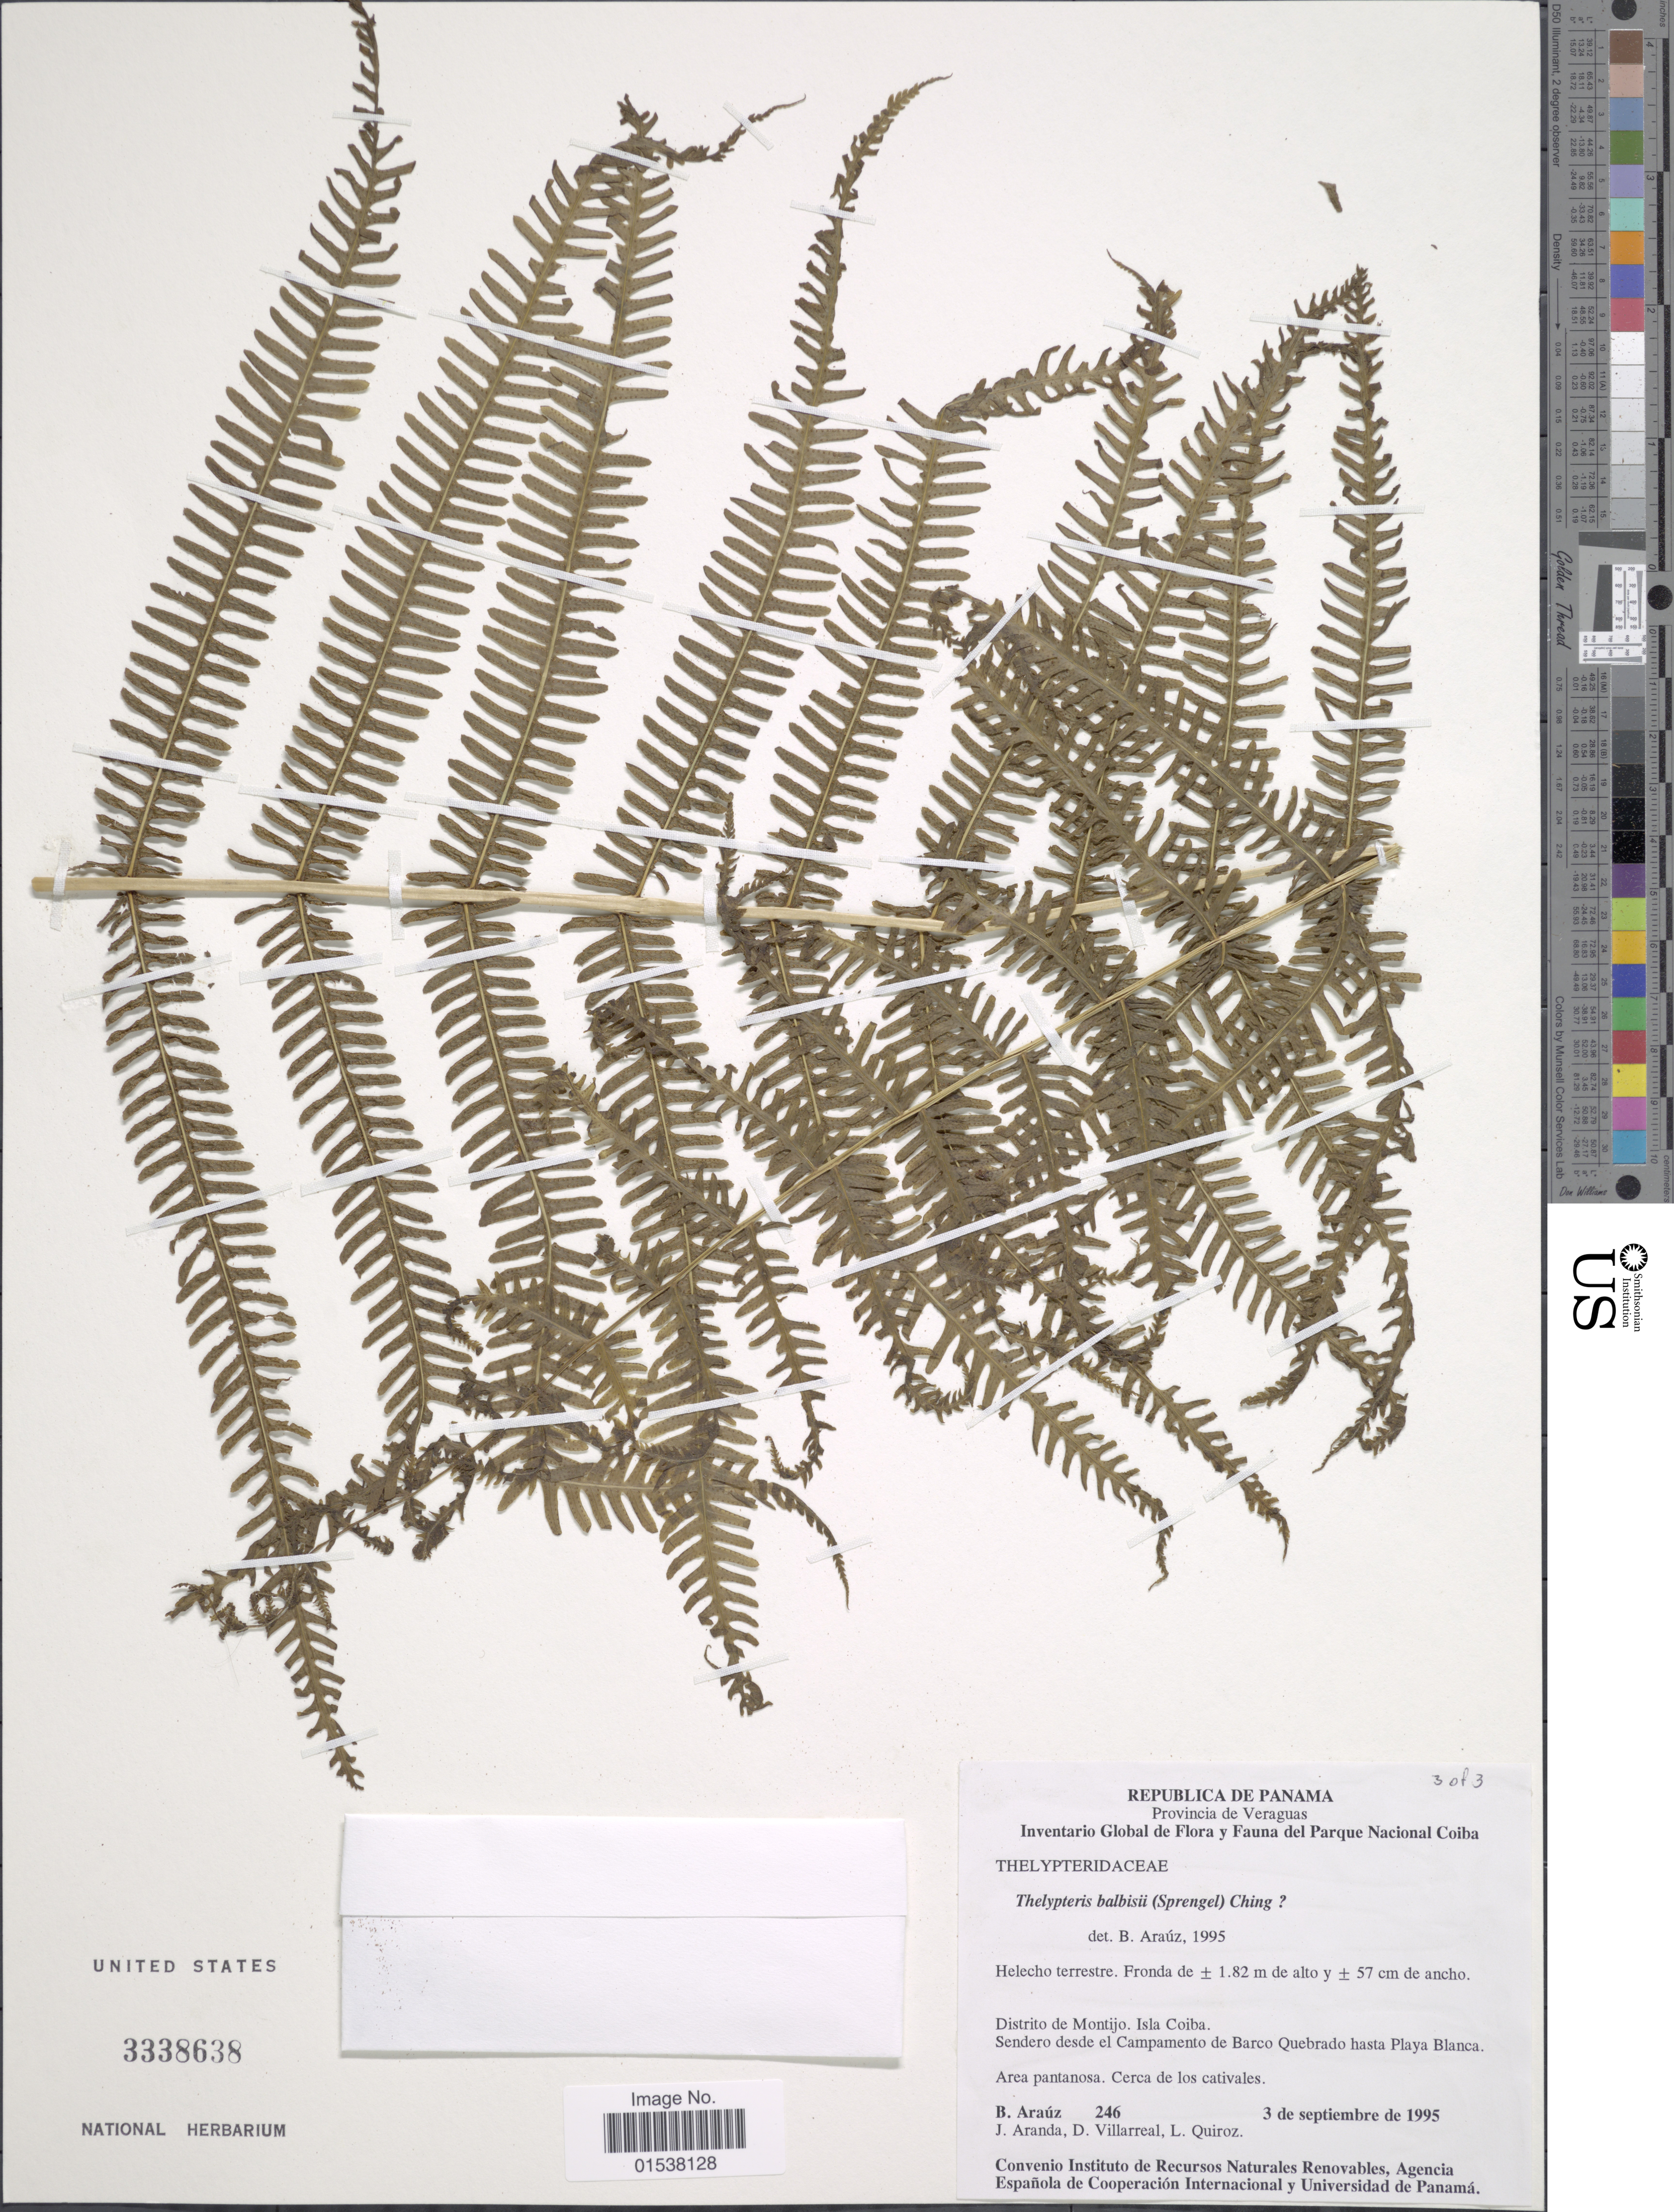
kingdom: Plantae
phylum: Tracheophyta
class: Polypodiopsida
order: Polypodiales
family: Thelypteridaceae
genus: Amauropelta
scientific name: Amauropelta balbisii (Spreng.) comb. nov., ined. 2015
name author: (Spreng.)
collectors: B. Araúz, J. Aranda, D. Villarreal & L. Quiroz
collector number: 246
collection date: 1995-09-03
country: Panama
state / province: Veraguas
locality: Republica de Panama, Provincia de Verguas, Distrito de Montijo, Isla Coiba, Sendero desde el Campamento de Barco Quebrado hasta Playa Blanca, area pantanosa, cerca de los cativales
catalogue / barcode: US 3338638